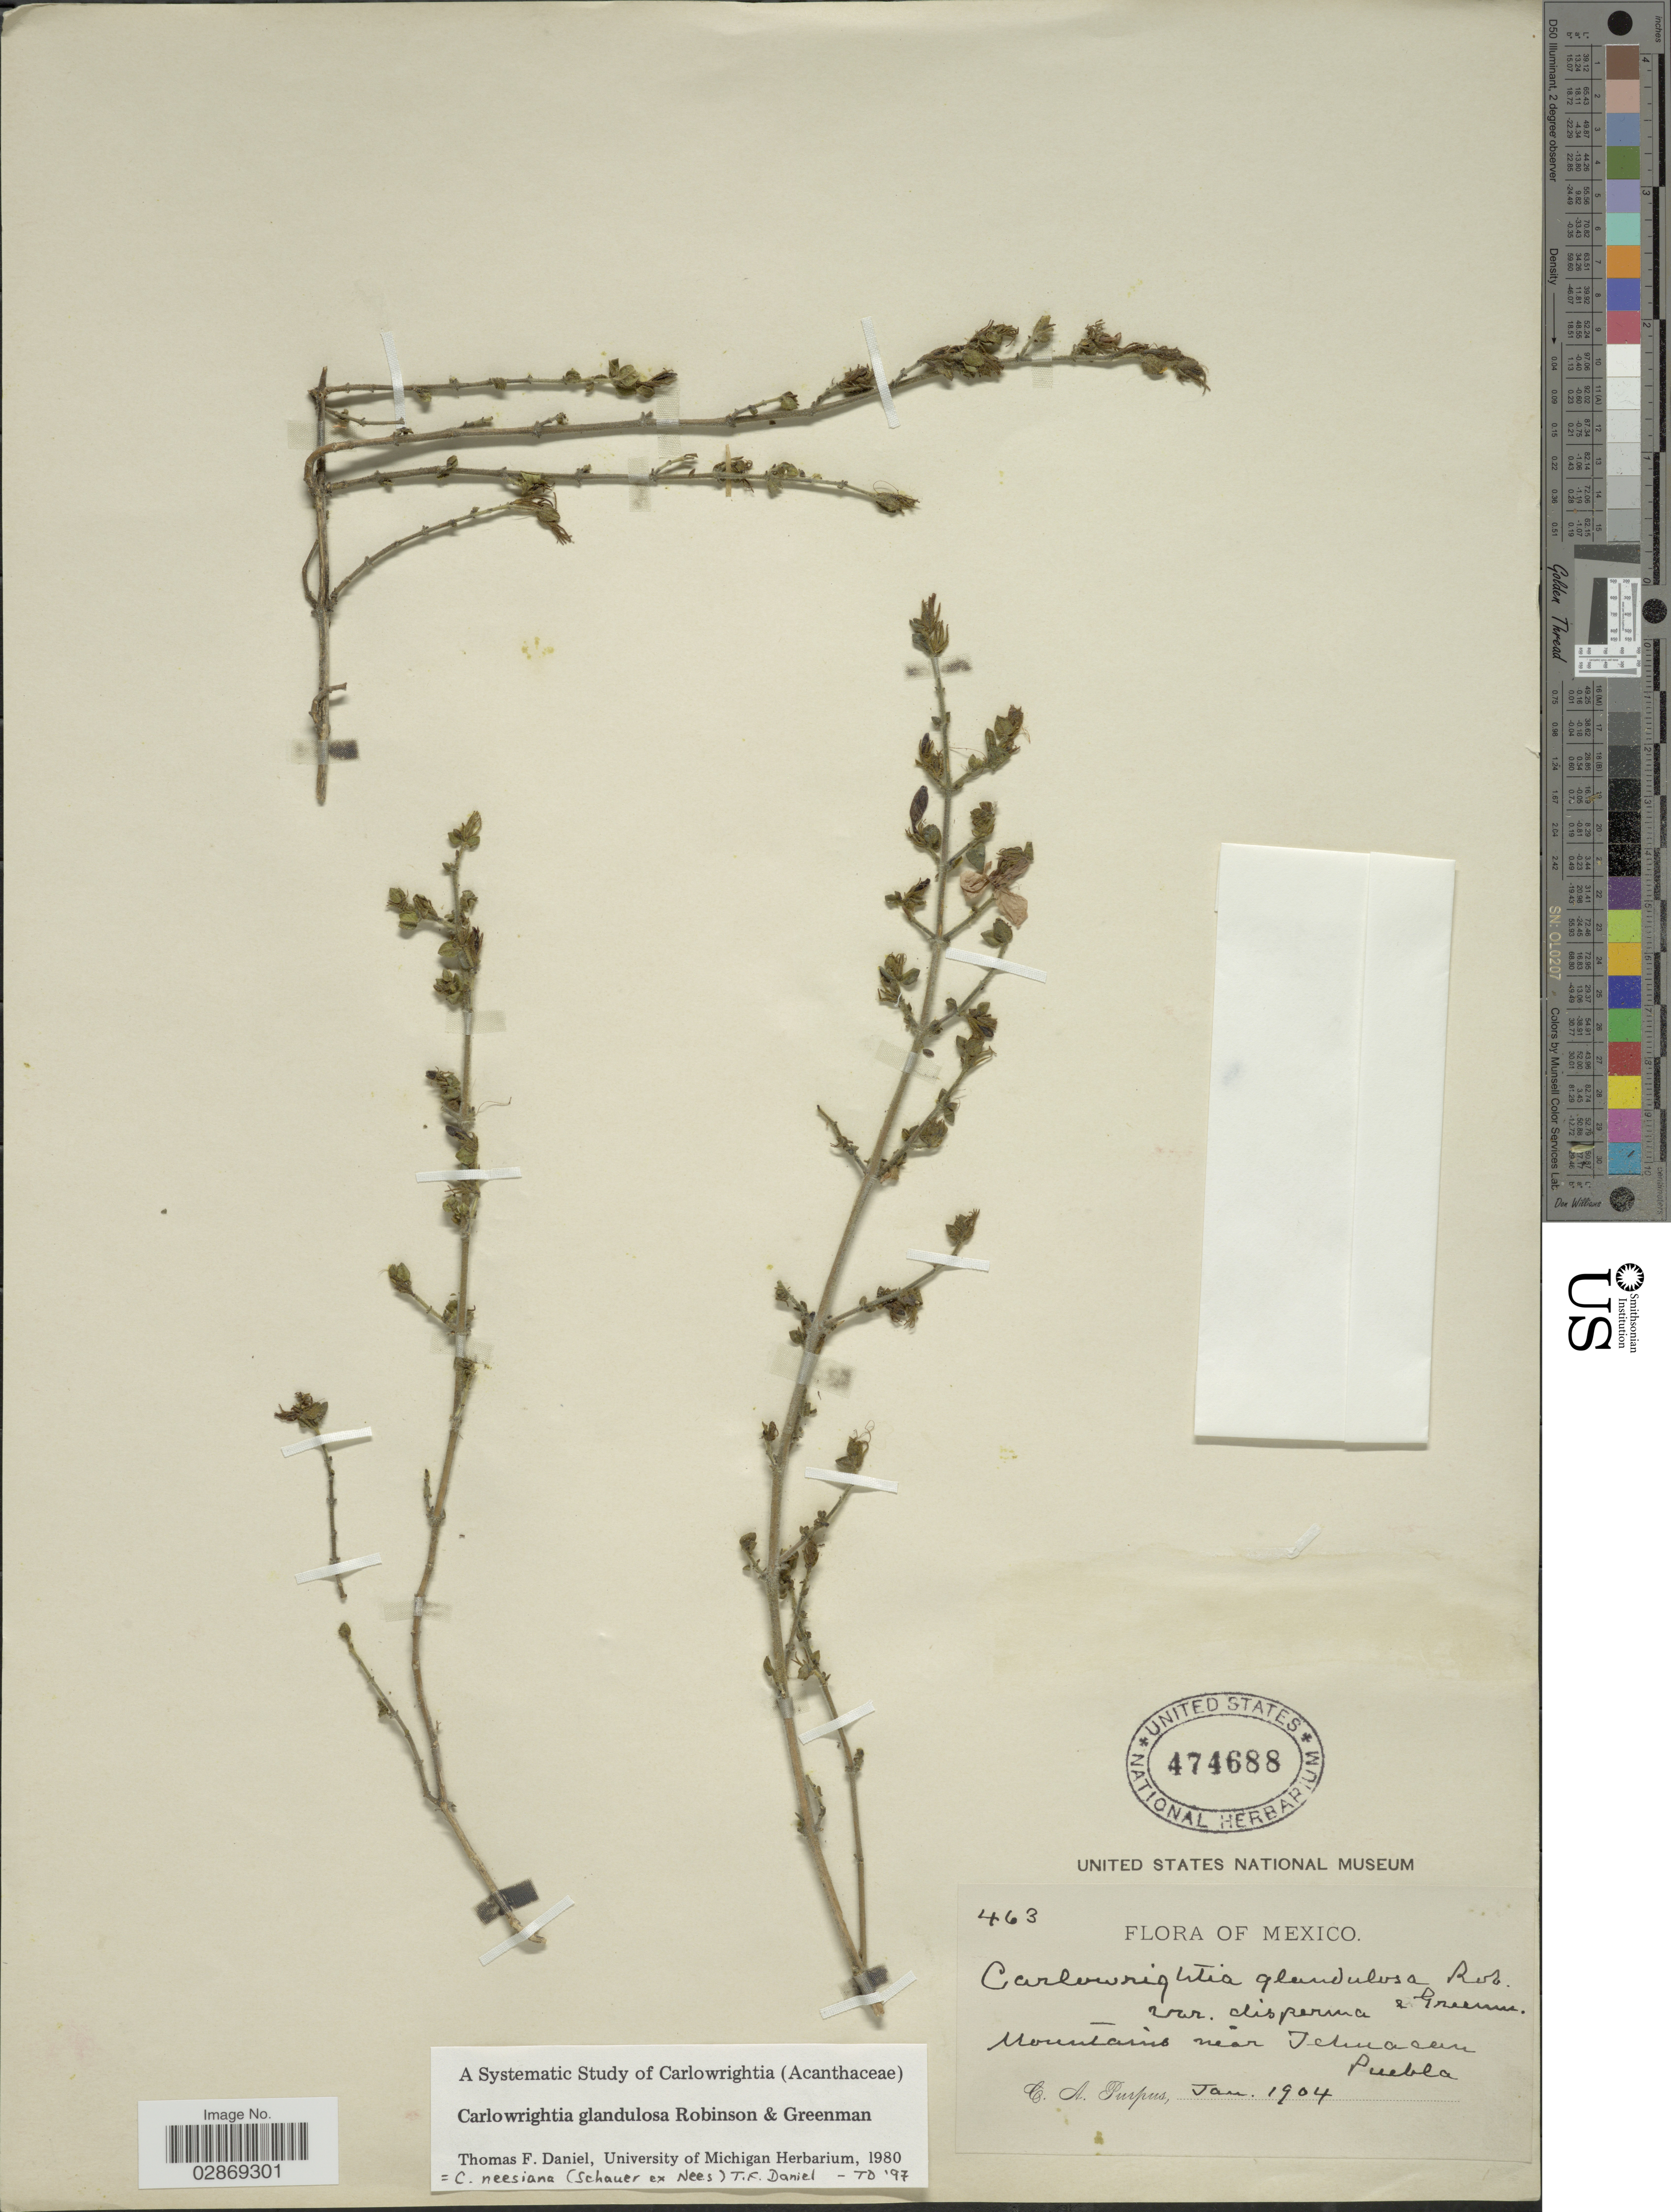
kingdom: Plantae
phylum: Tracheophyta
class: Magnoliopsida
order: Lamiales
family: Acanthaceae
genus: Carlowrightia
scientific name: Carlowrightia neesiana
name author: (Schauer ex Nees) T.F. Daniel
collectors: C. A. Purpus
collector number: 463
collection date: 1904-01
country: Mexico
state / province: Puebla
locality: Mountains near Tehuacan, Puebla.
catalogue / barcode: US 474688